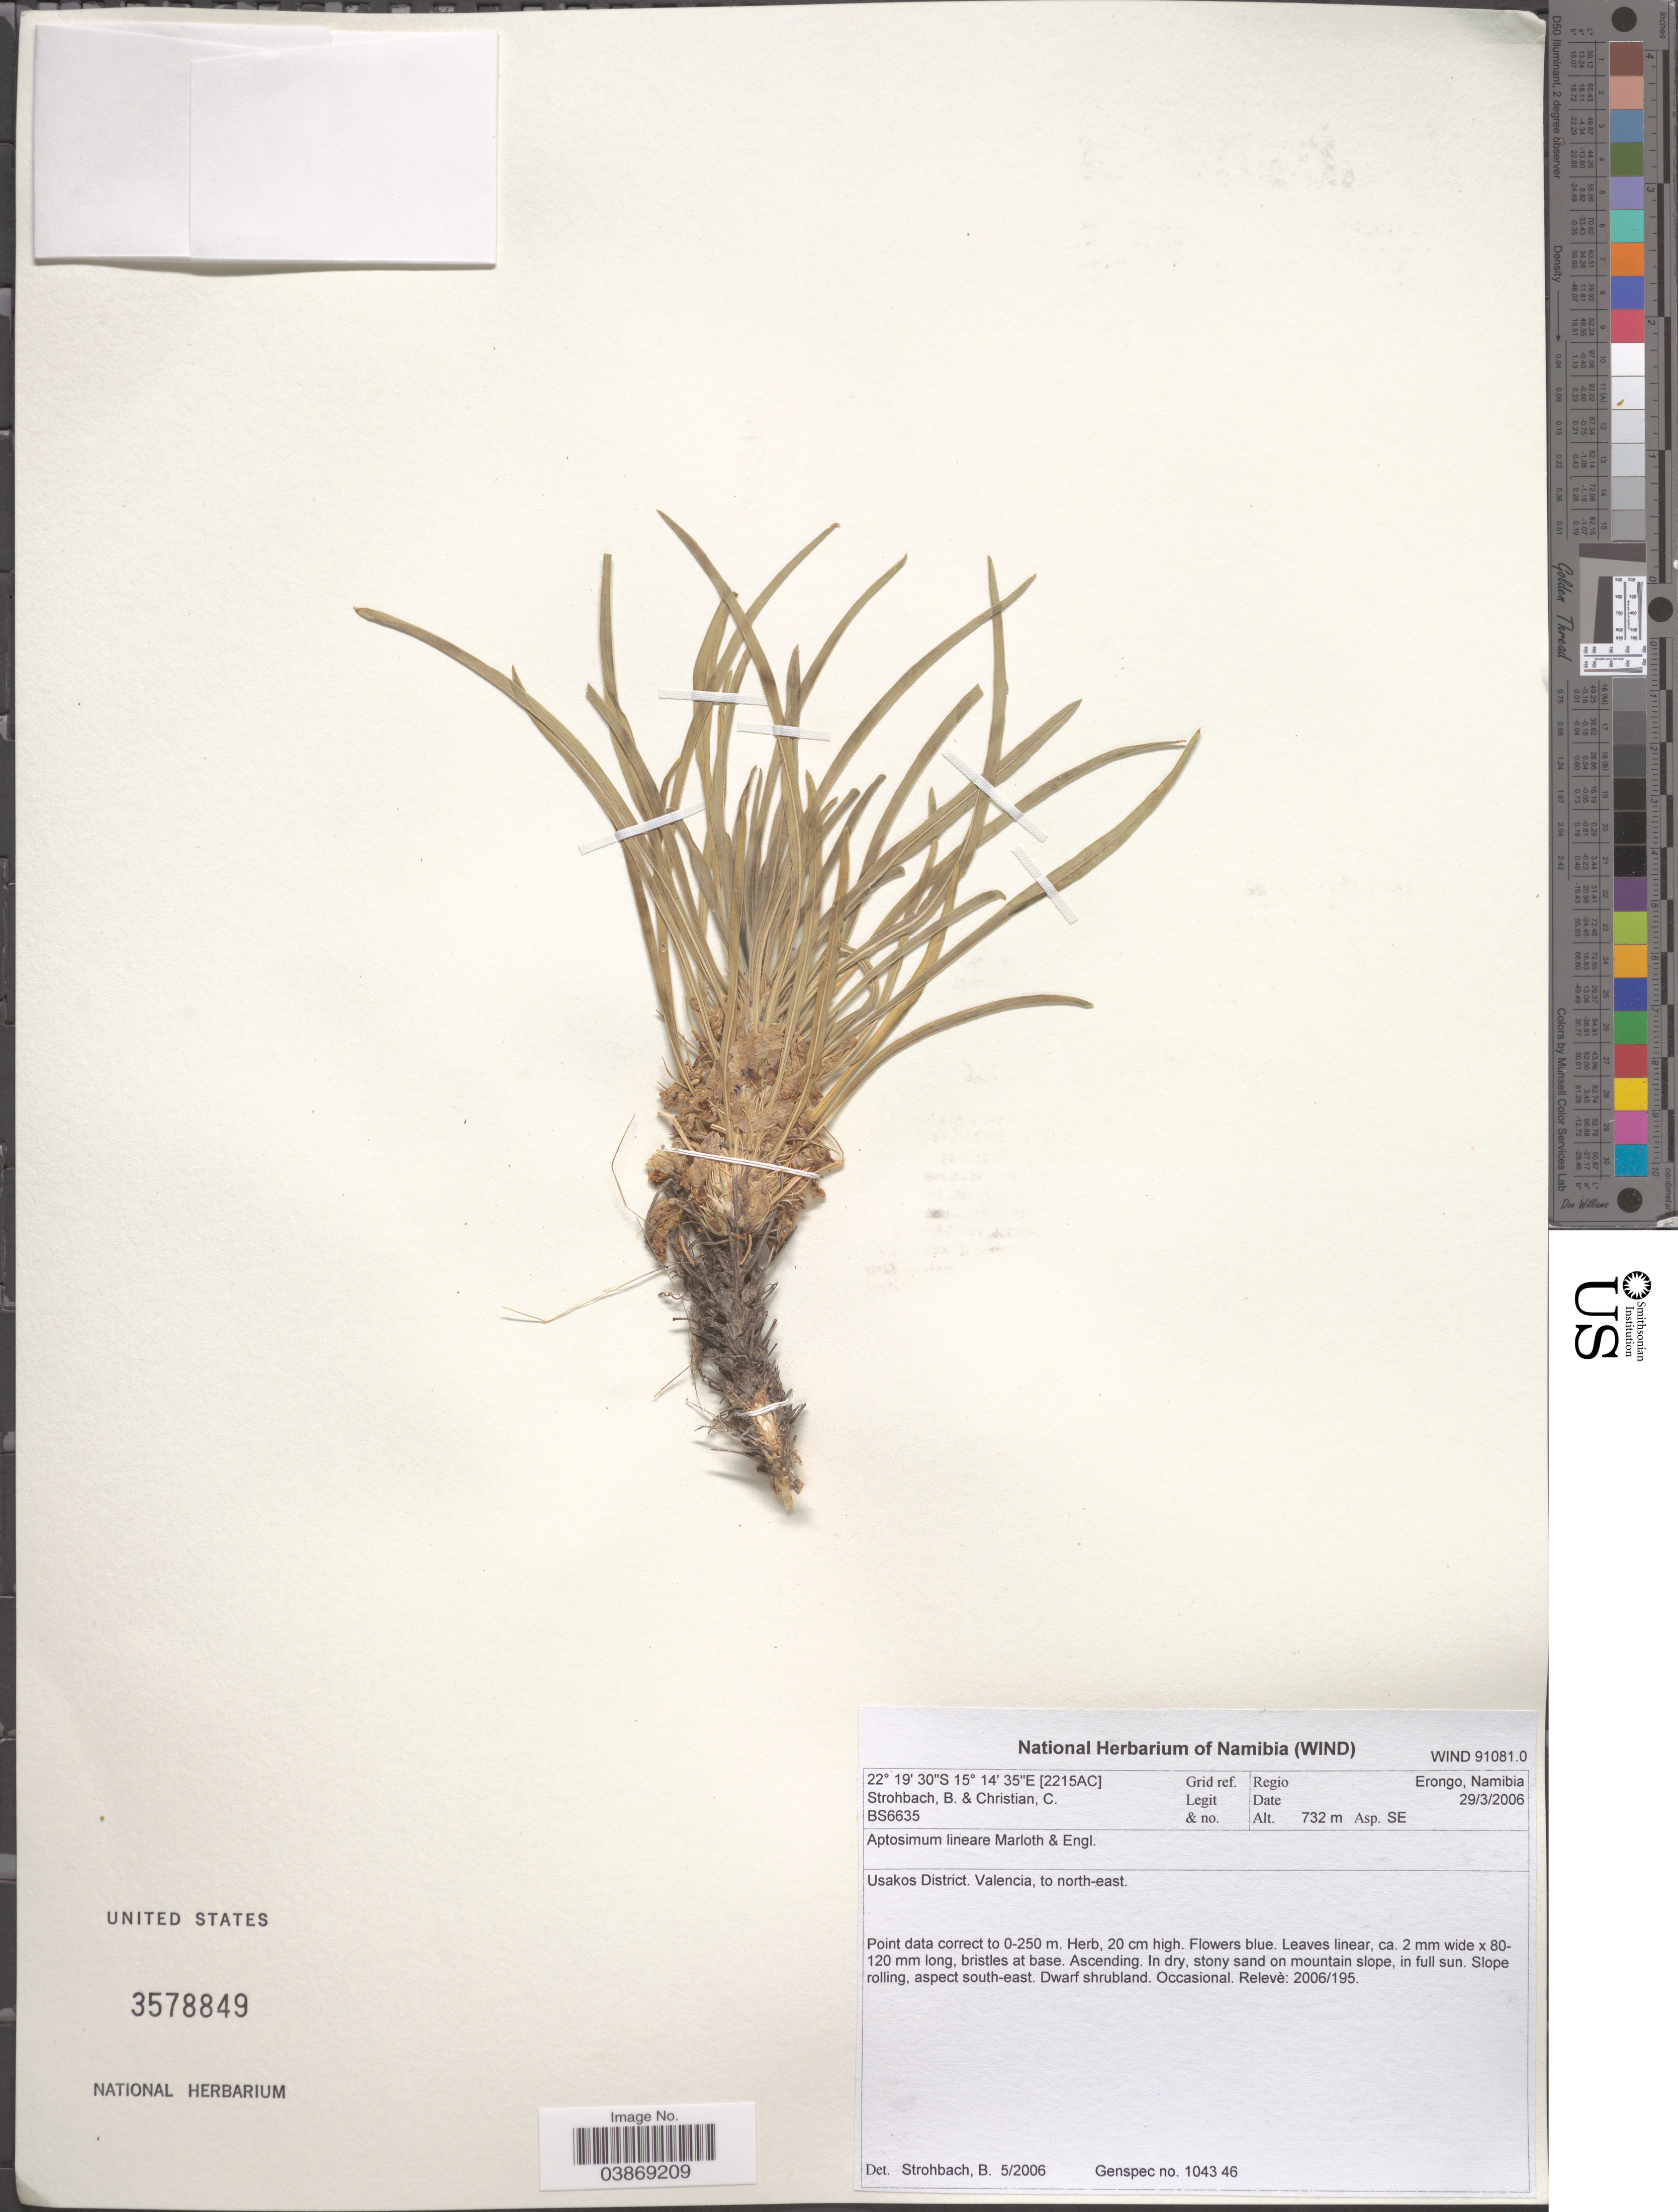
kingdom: Plantae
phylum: Tracheophyta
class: Magnoliopsida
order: Lamiales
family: Scrophulariaceae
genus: Aptosimum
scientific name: Aptosimum lineare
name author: Marloth & Engl.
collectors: B. Strohbach & C. Christian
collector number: BS6635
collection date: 2006-03-29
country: Namibia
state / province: Erongo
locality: Grid ref. [2215AC]. Regio Erongo. Usakos District. Valencia, to north-east.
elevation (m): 732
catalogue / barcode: US 3578849